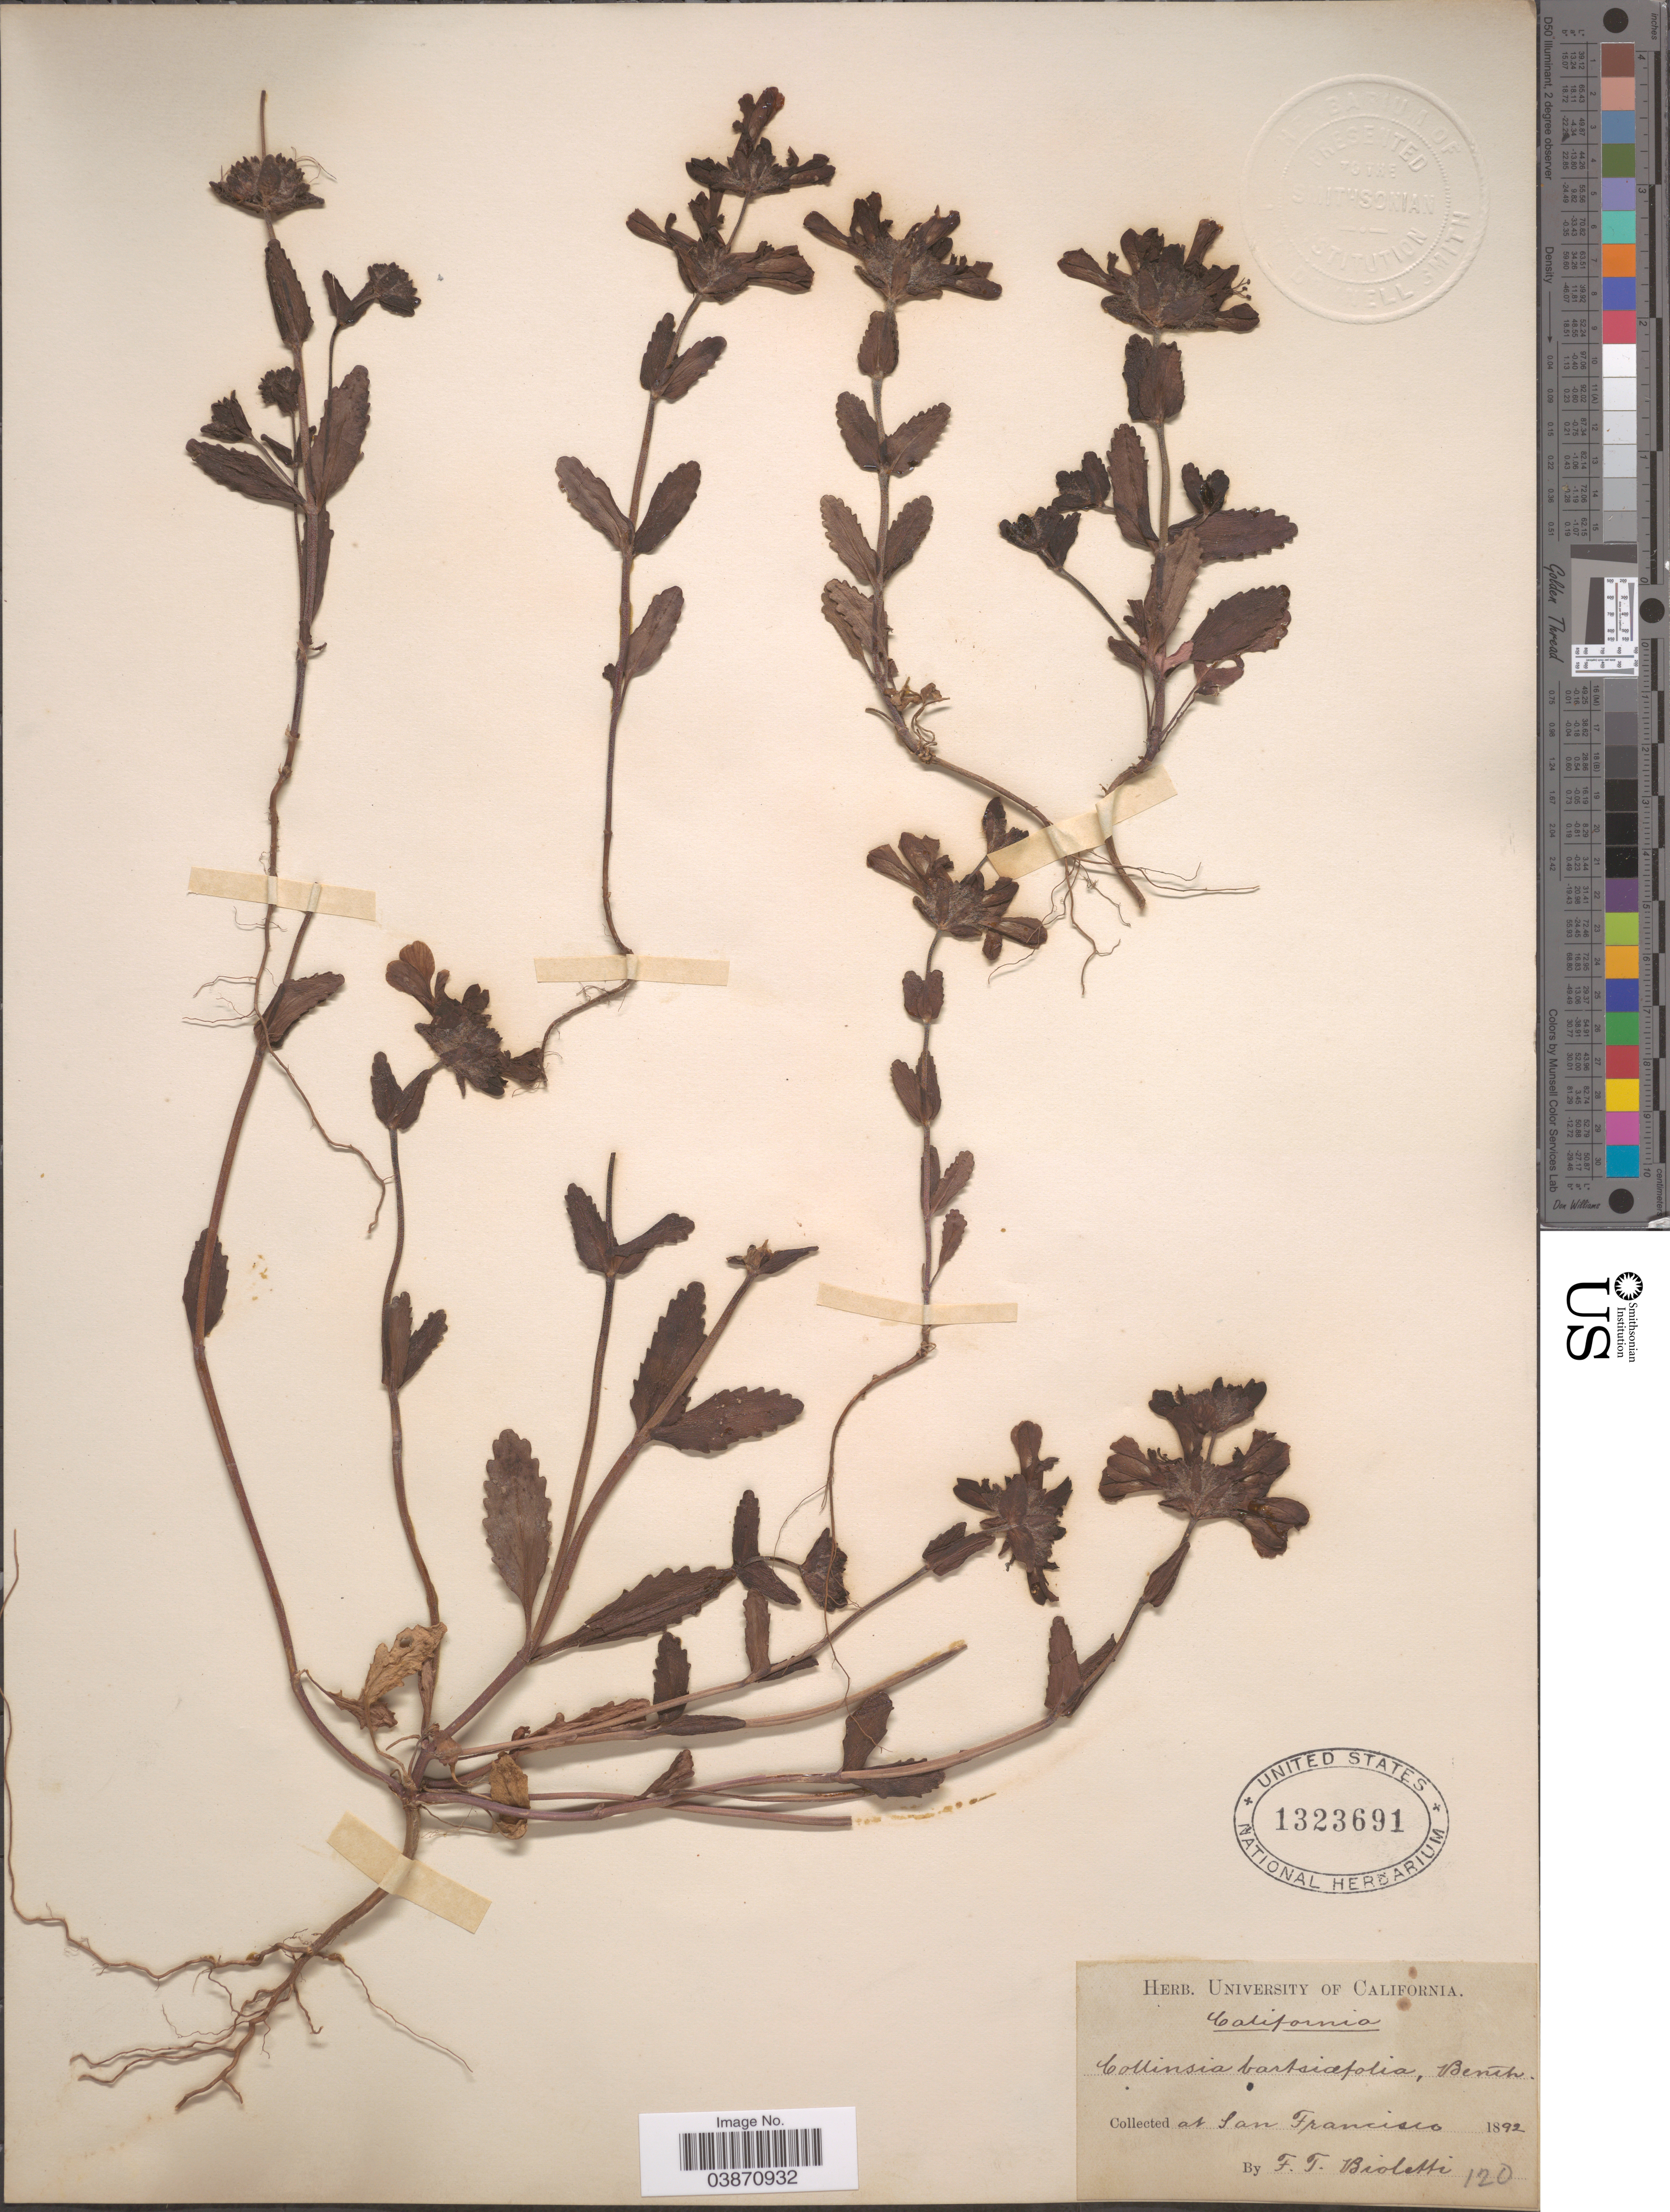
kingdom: Plantae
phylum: Tracheophyta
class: Magnoliopsida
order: Lamiales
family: Plantaginaceae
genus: Collinsia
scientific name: Collinsia bartsiifolia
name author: Benth.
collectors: F. T. Bioletti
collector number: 120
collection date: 1892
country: United States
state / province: California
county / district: San Francisco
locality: At San Francisco.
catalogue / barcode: US 1323691